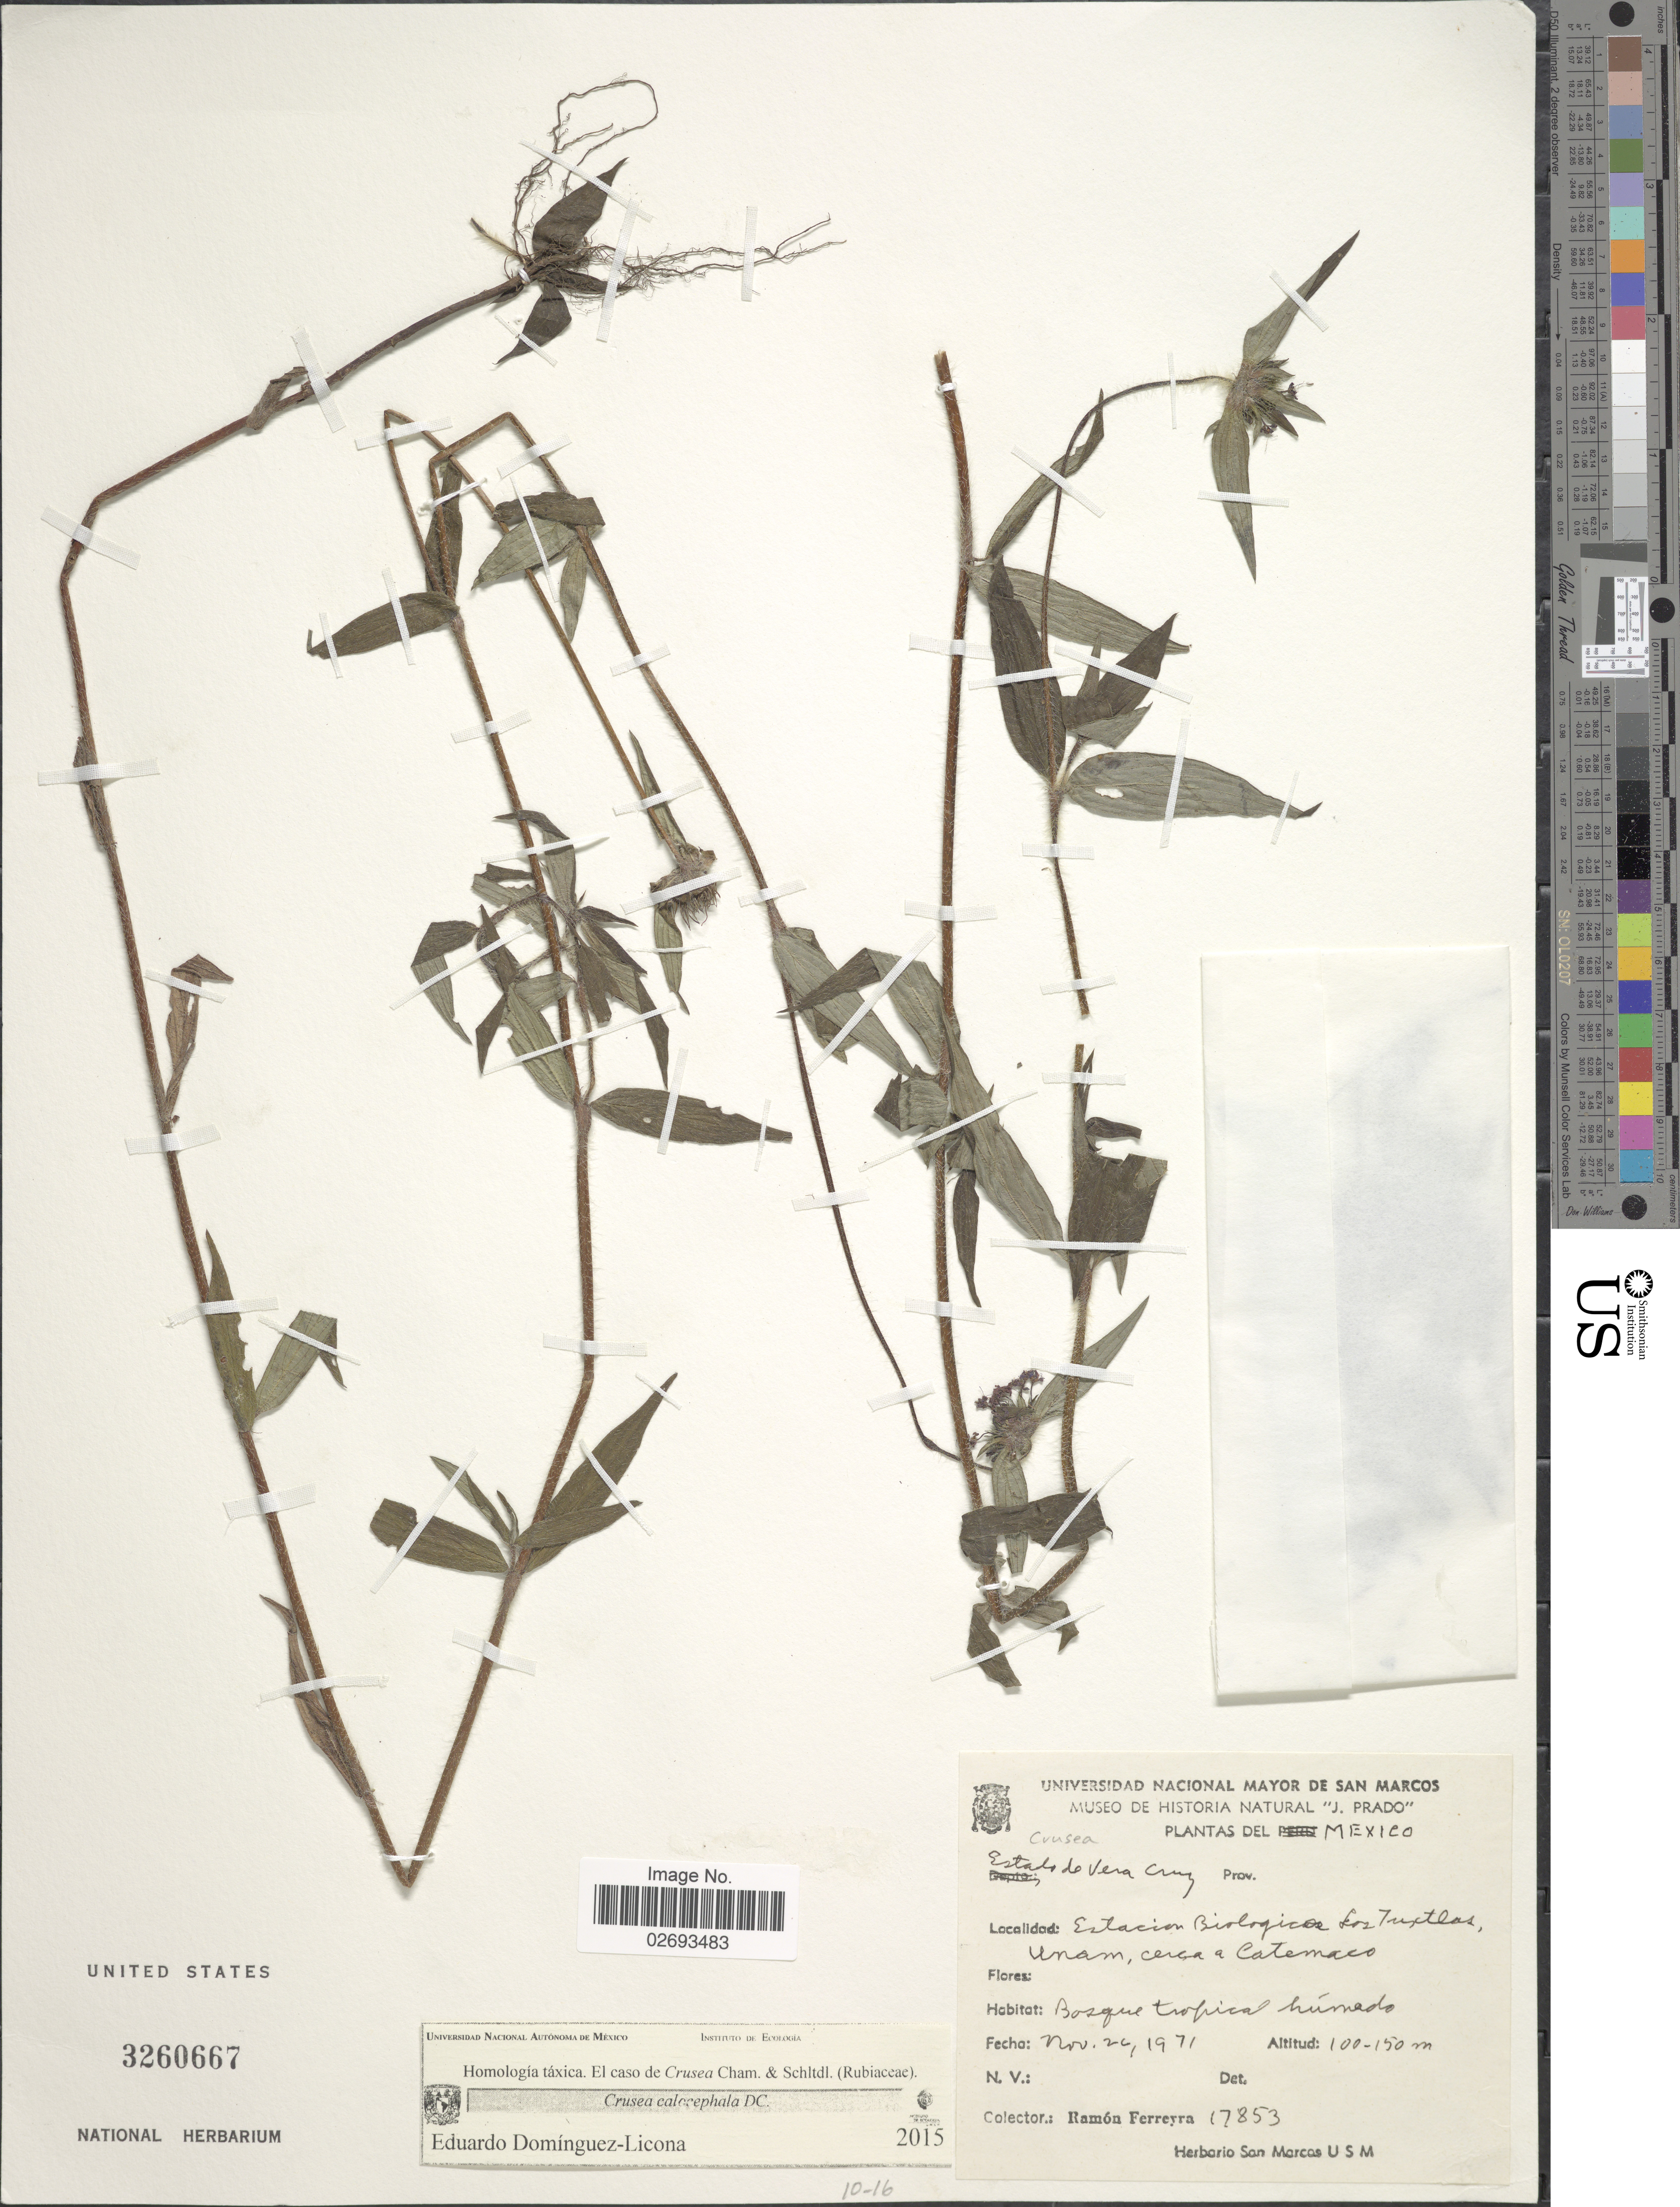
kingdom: Plantae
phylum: Tracheophyta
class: Magnoliopsida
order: Gentianales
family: Rubiaceae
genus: Crusea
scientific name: Crusea calocephala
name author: DC.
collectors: R. A. Ferreyra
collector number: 17853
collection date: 1971-11-26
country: Mexico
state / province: Veracruz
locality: Estado de Vera Cruz. Estacion Biologica Los Tuxtlas Unam, cerca a Catemaco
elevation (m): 100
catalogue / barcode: US 3260667